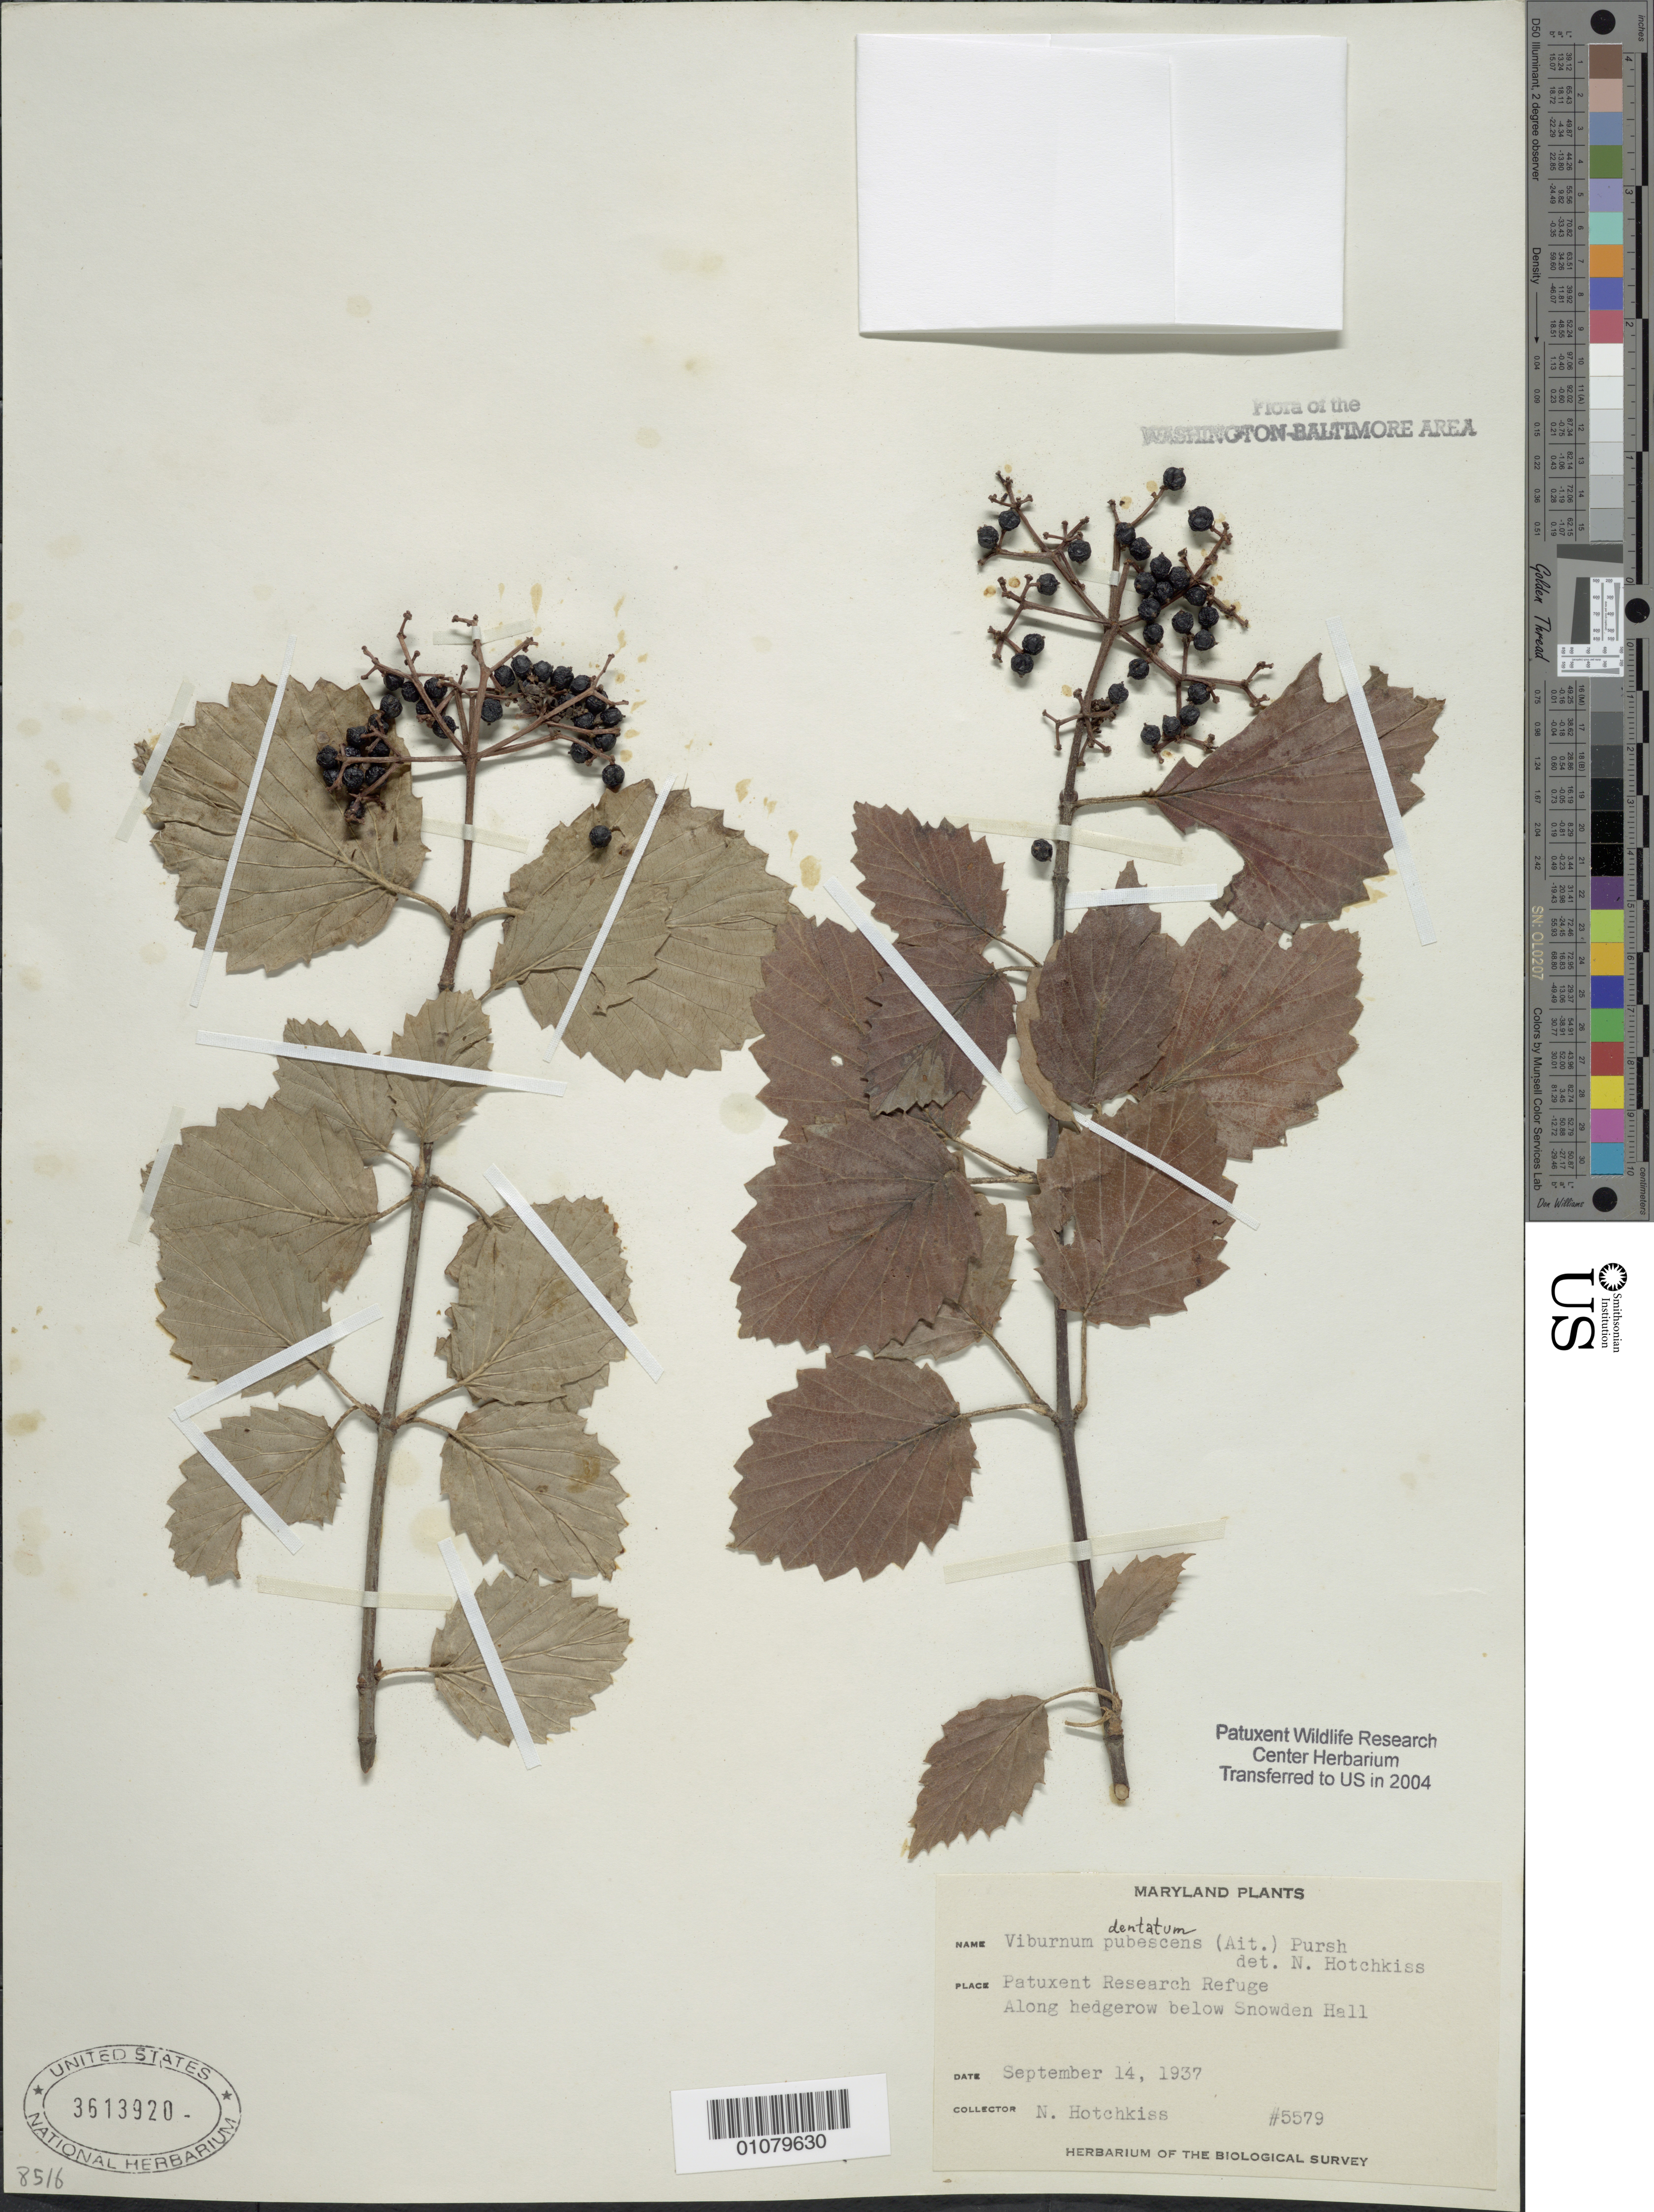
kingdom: Plantae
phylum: Tracheophyta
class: Magnoliopsida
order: Dipsacales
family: Viburnaceae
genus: Viburnum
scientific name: Viburnum dentatum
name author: L.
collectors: N. Hotchkiss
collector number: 5579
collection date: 1937-09-14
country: United States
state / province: Maryland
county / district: Prince George's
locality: Patuxent Wildlife Refuge. Below Snowden Hall.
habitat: Along hedgerow.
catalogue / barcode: US 3613920